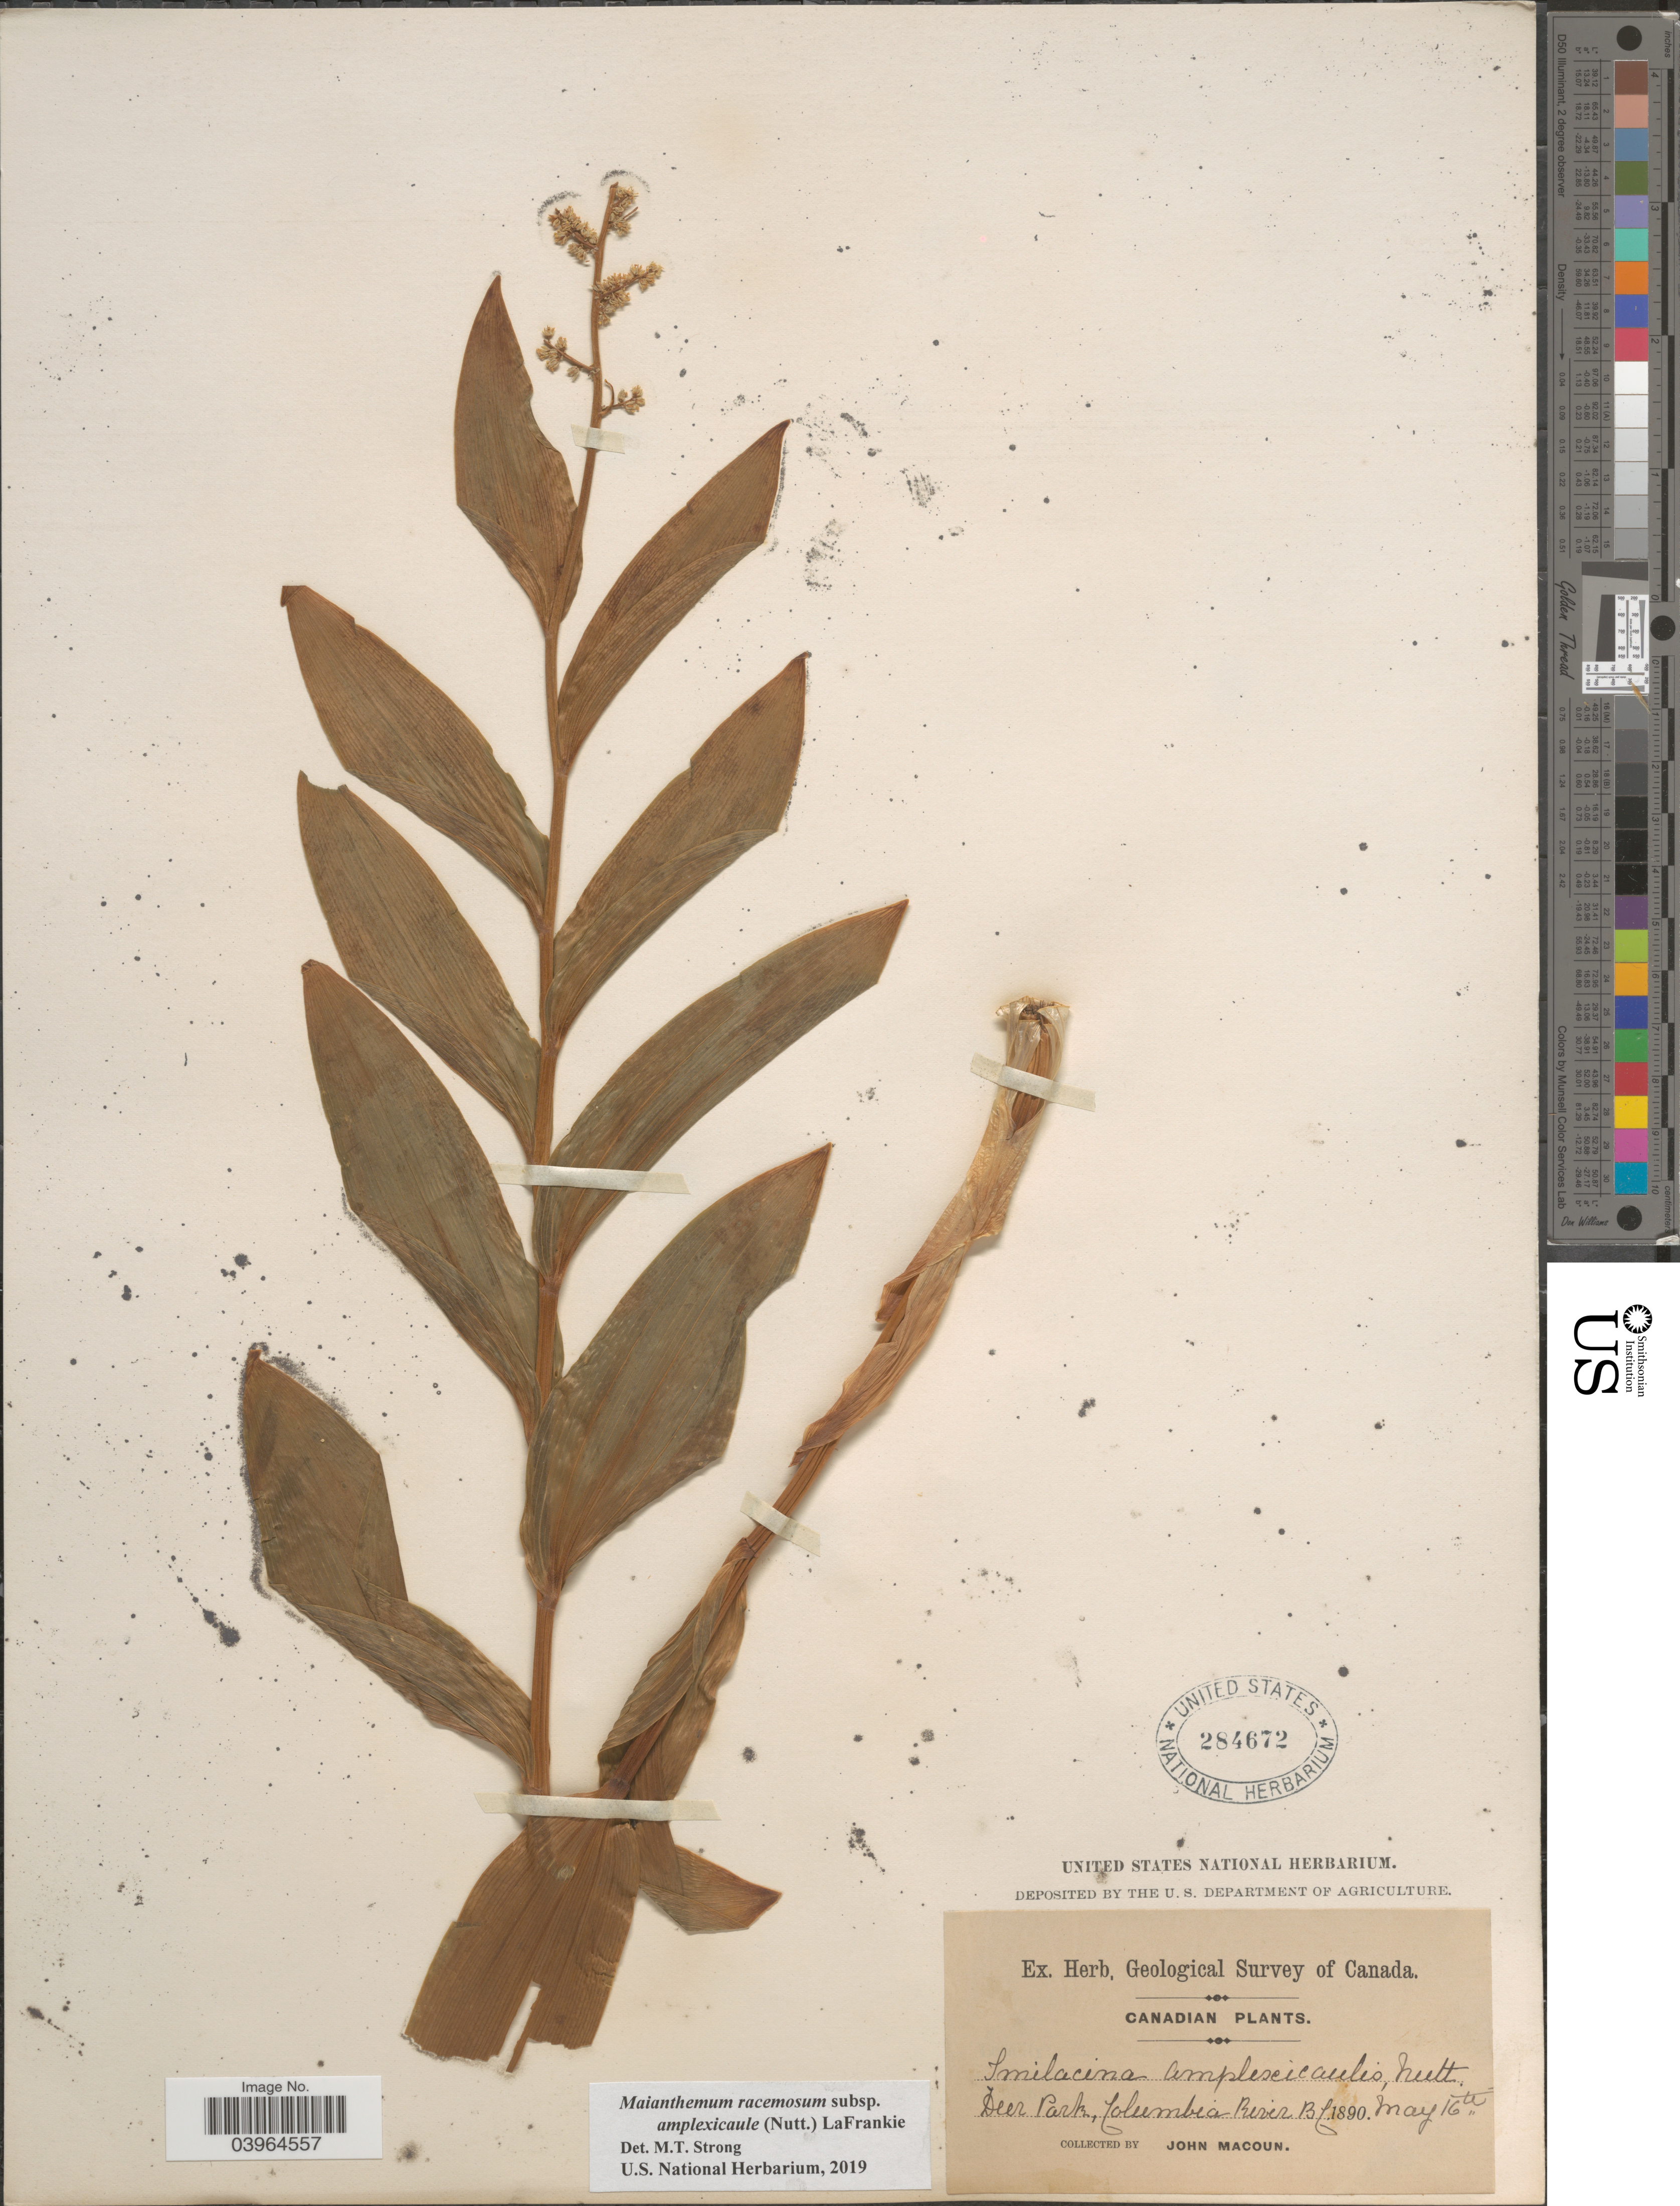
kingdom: Plantae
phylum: Tracheophyta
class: Liliopsida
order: Asparagales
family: Asparagaceae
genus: Maianthemum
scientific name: Maianthemum racemosum subsp. amplexicaule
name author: (Nutt.) LaFrankie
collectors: J. Macoun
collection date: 1890-05-16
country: Canada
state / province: British Columbia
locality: Deer Park, Columbia River, B.C.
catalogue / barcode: US 284672